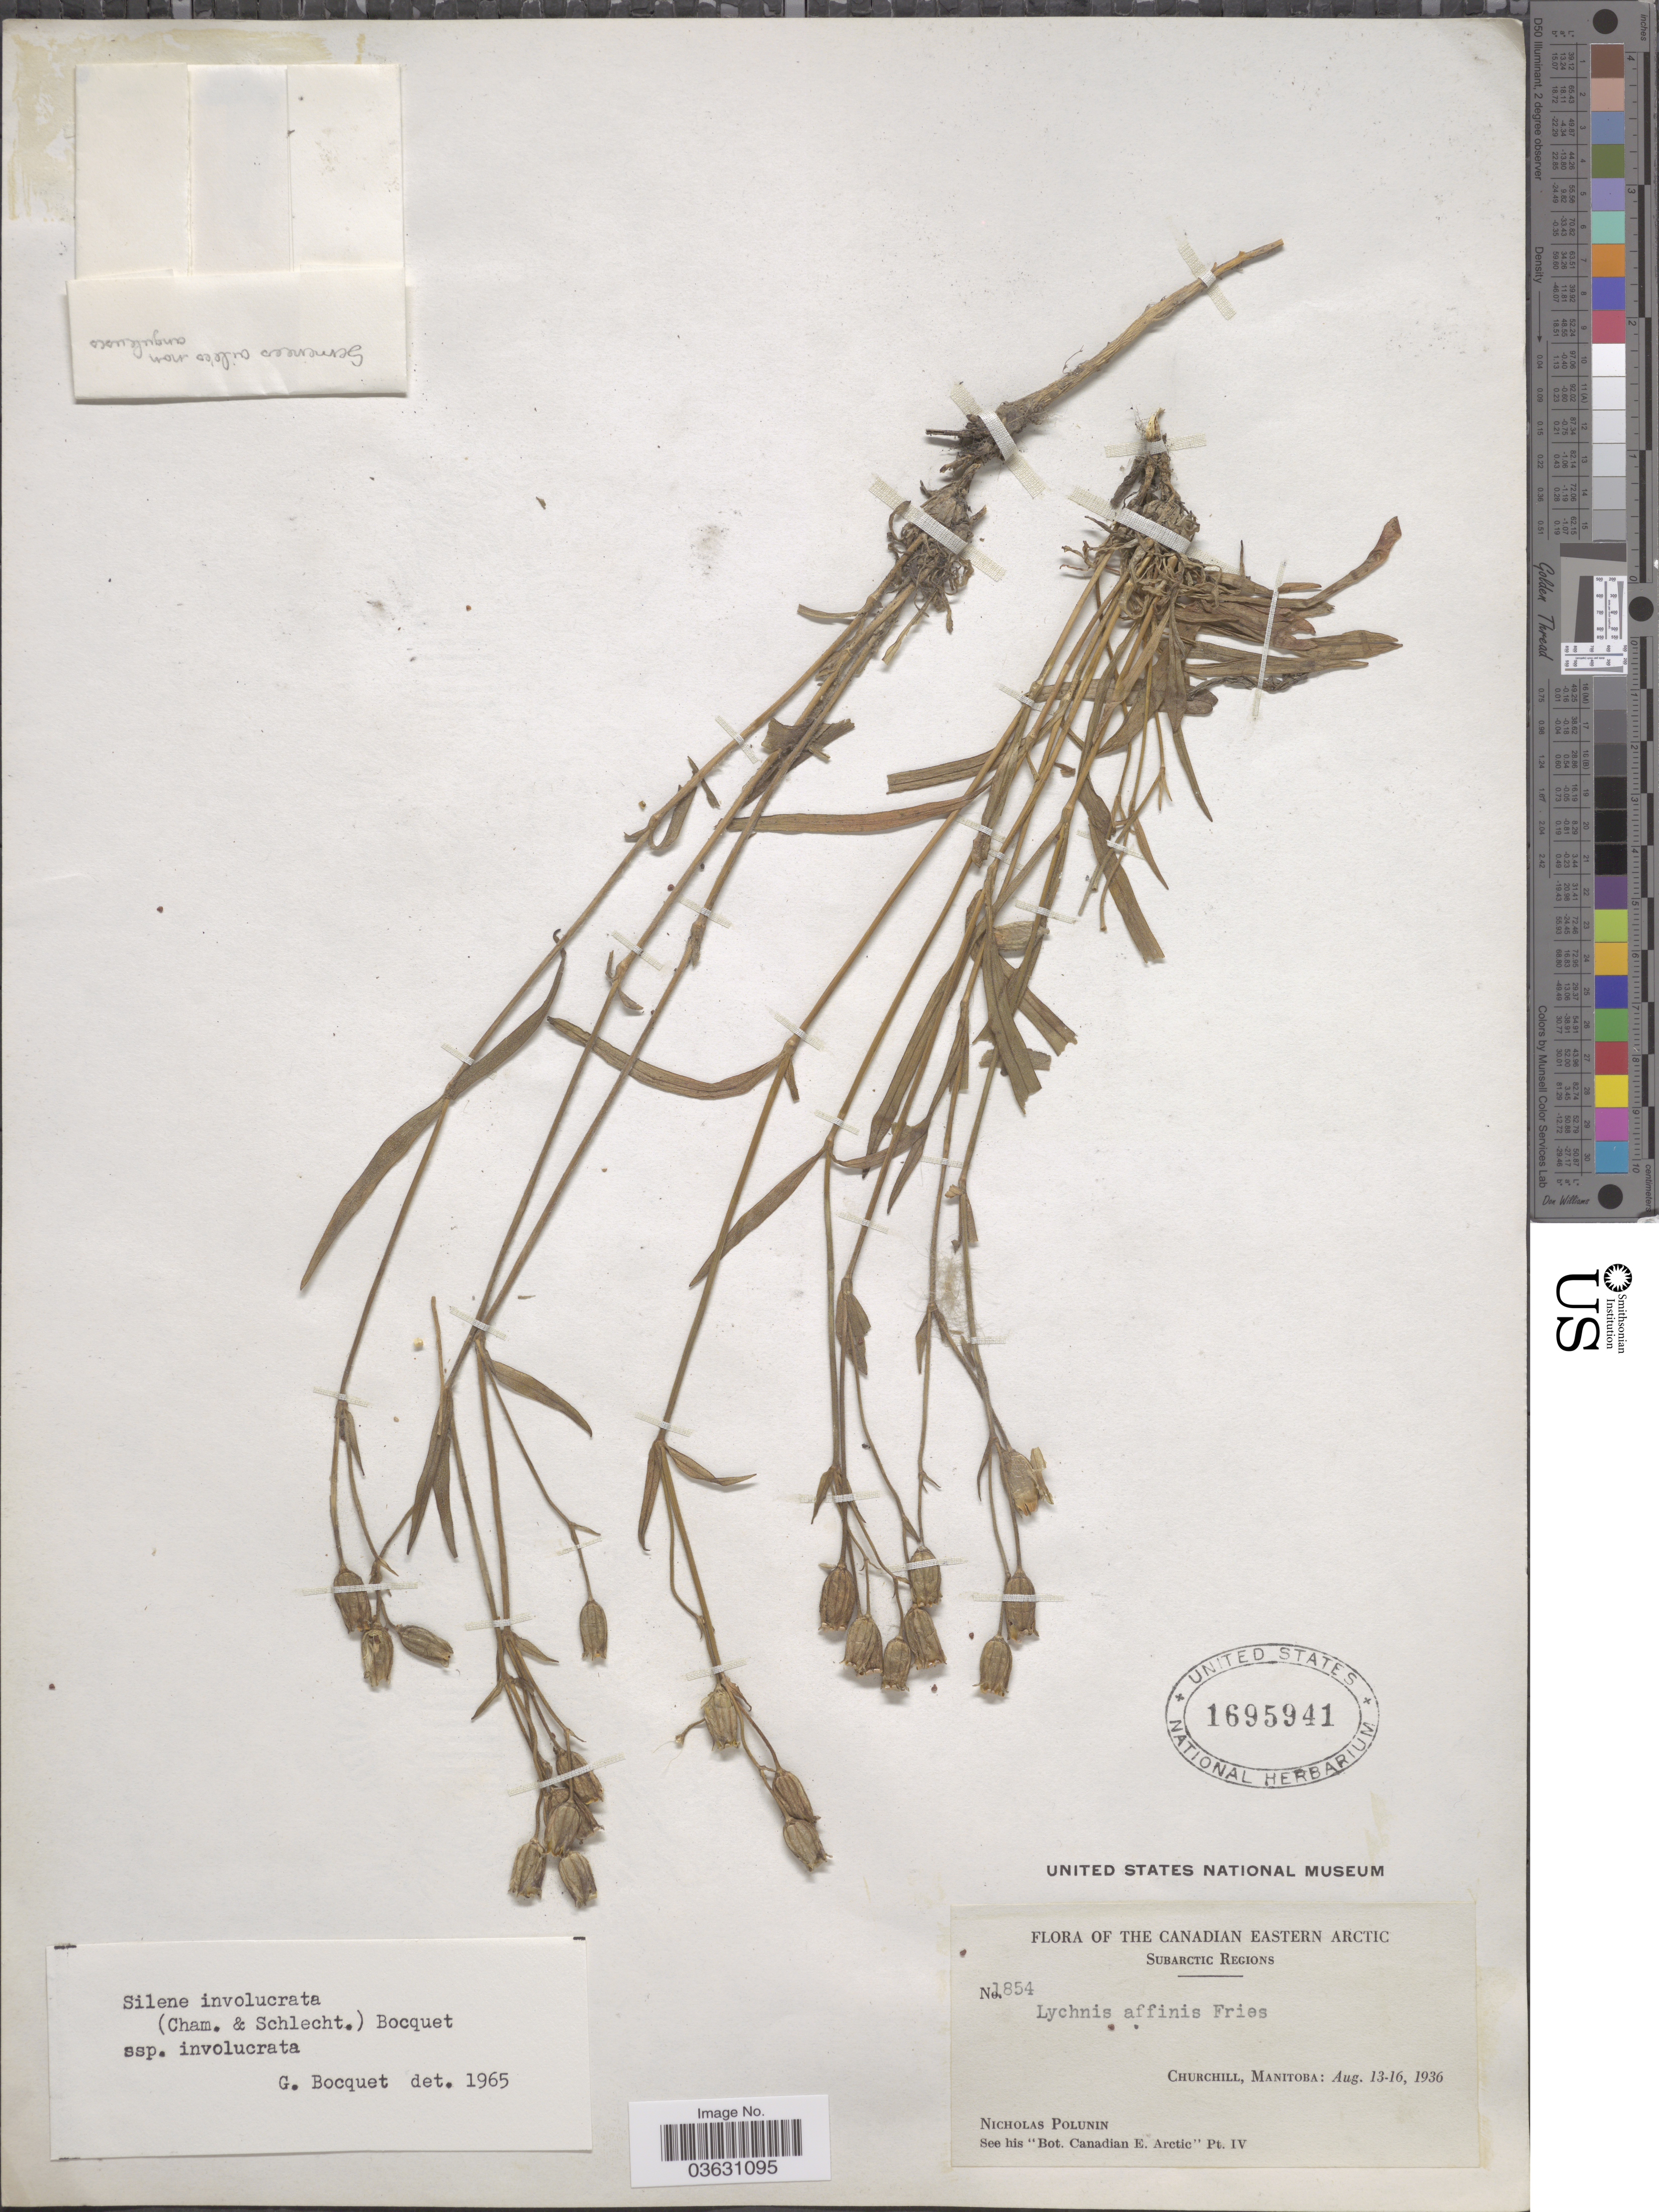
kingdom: Plantae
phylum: Tracheophyta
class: Magnoliopsida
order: Caryophyllales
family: Caryophyllaceae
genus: Silene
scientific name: Silene involucrata subsp. involucrata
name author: (Cham. & Schltdl.) Bocquet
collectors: N. V. Polunin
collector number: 1854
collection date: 1936-08-13/1936-08-16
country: Canada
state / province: Manitoba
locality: The Canadian Eastern Arctic. Subarctic Regions. Churchill.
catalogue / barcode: US 1695941